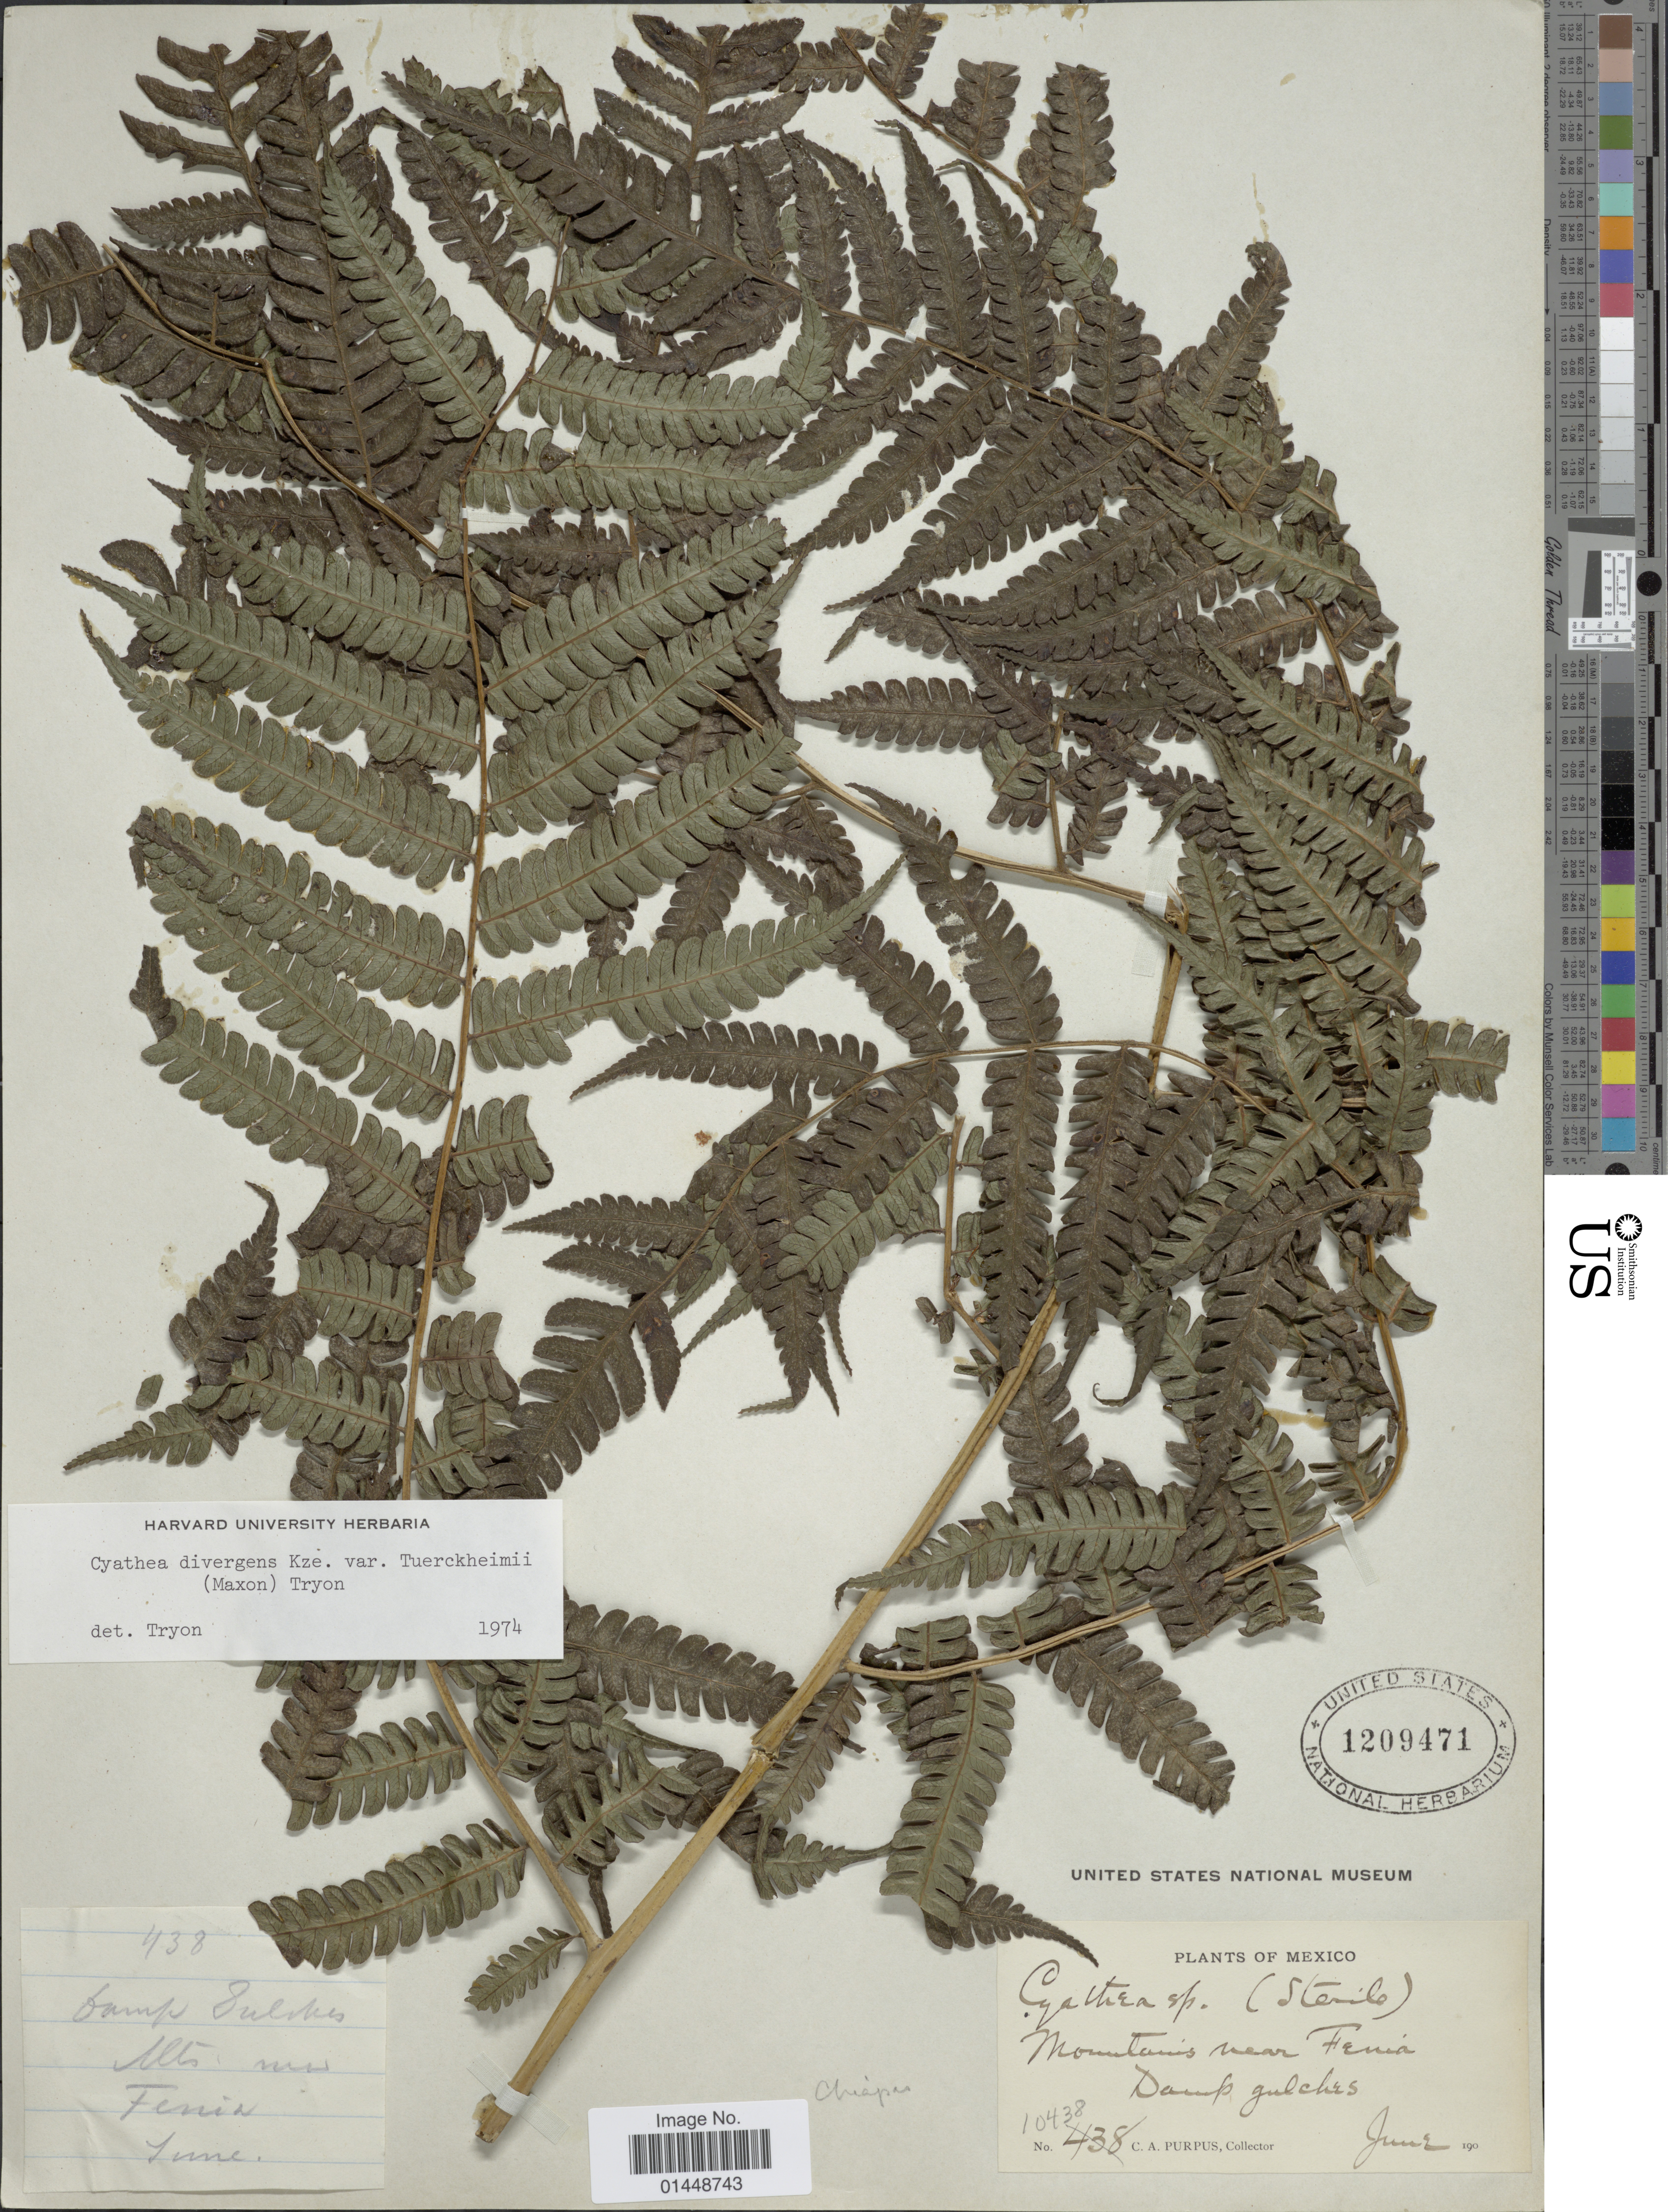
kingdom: Plantae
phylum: Tracheophyta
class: Polypodiopsida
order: Cyatheales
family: Cyatheaceae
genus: Cyathea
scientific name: Cyathea divergens var. tuerckheimii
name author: (Maxon) R.M. Tryon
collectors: C. A. Purpus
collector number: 10438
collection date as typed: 190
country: Mexico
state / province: Chiapas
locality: Mountains near Fenia Damo gulches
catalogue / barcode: US 1209471